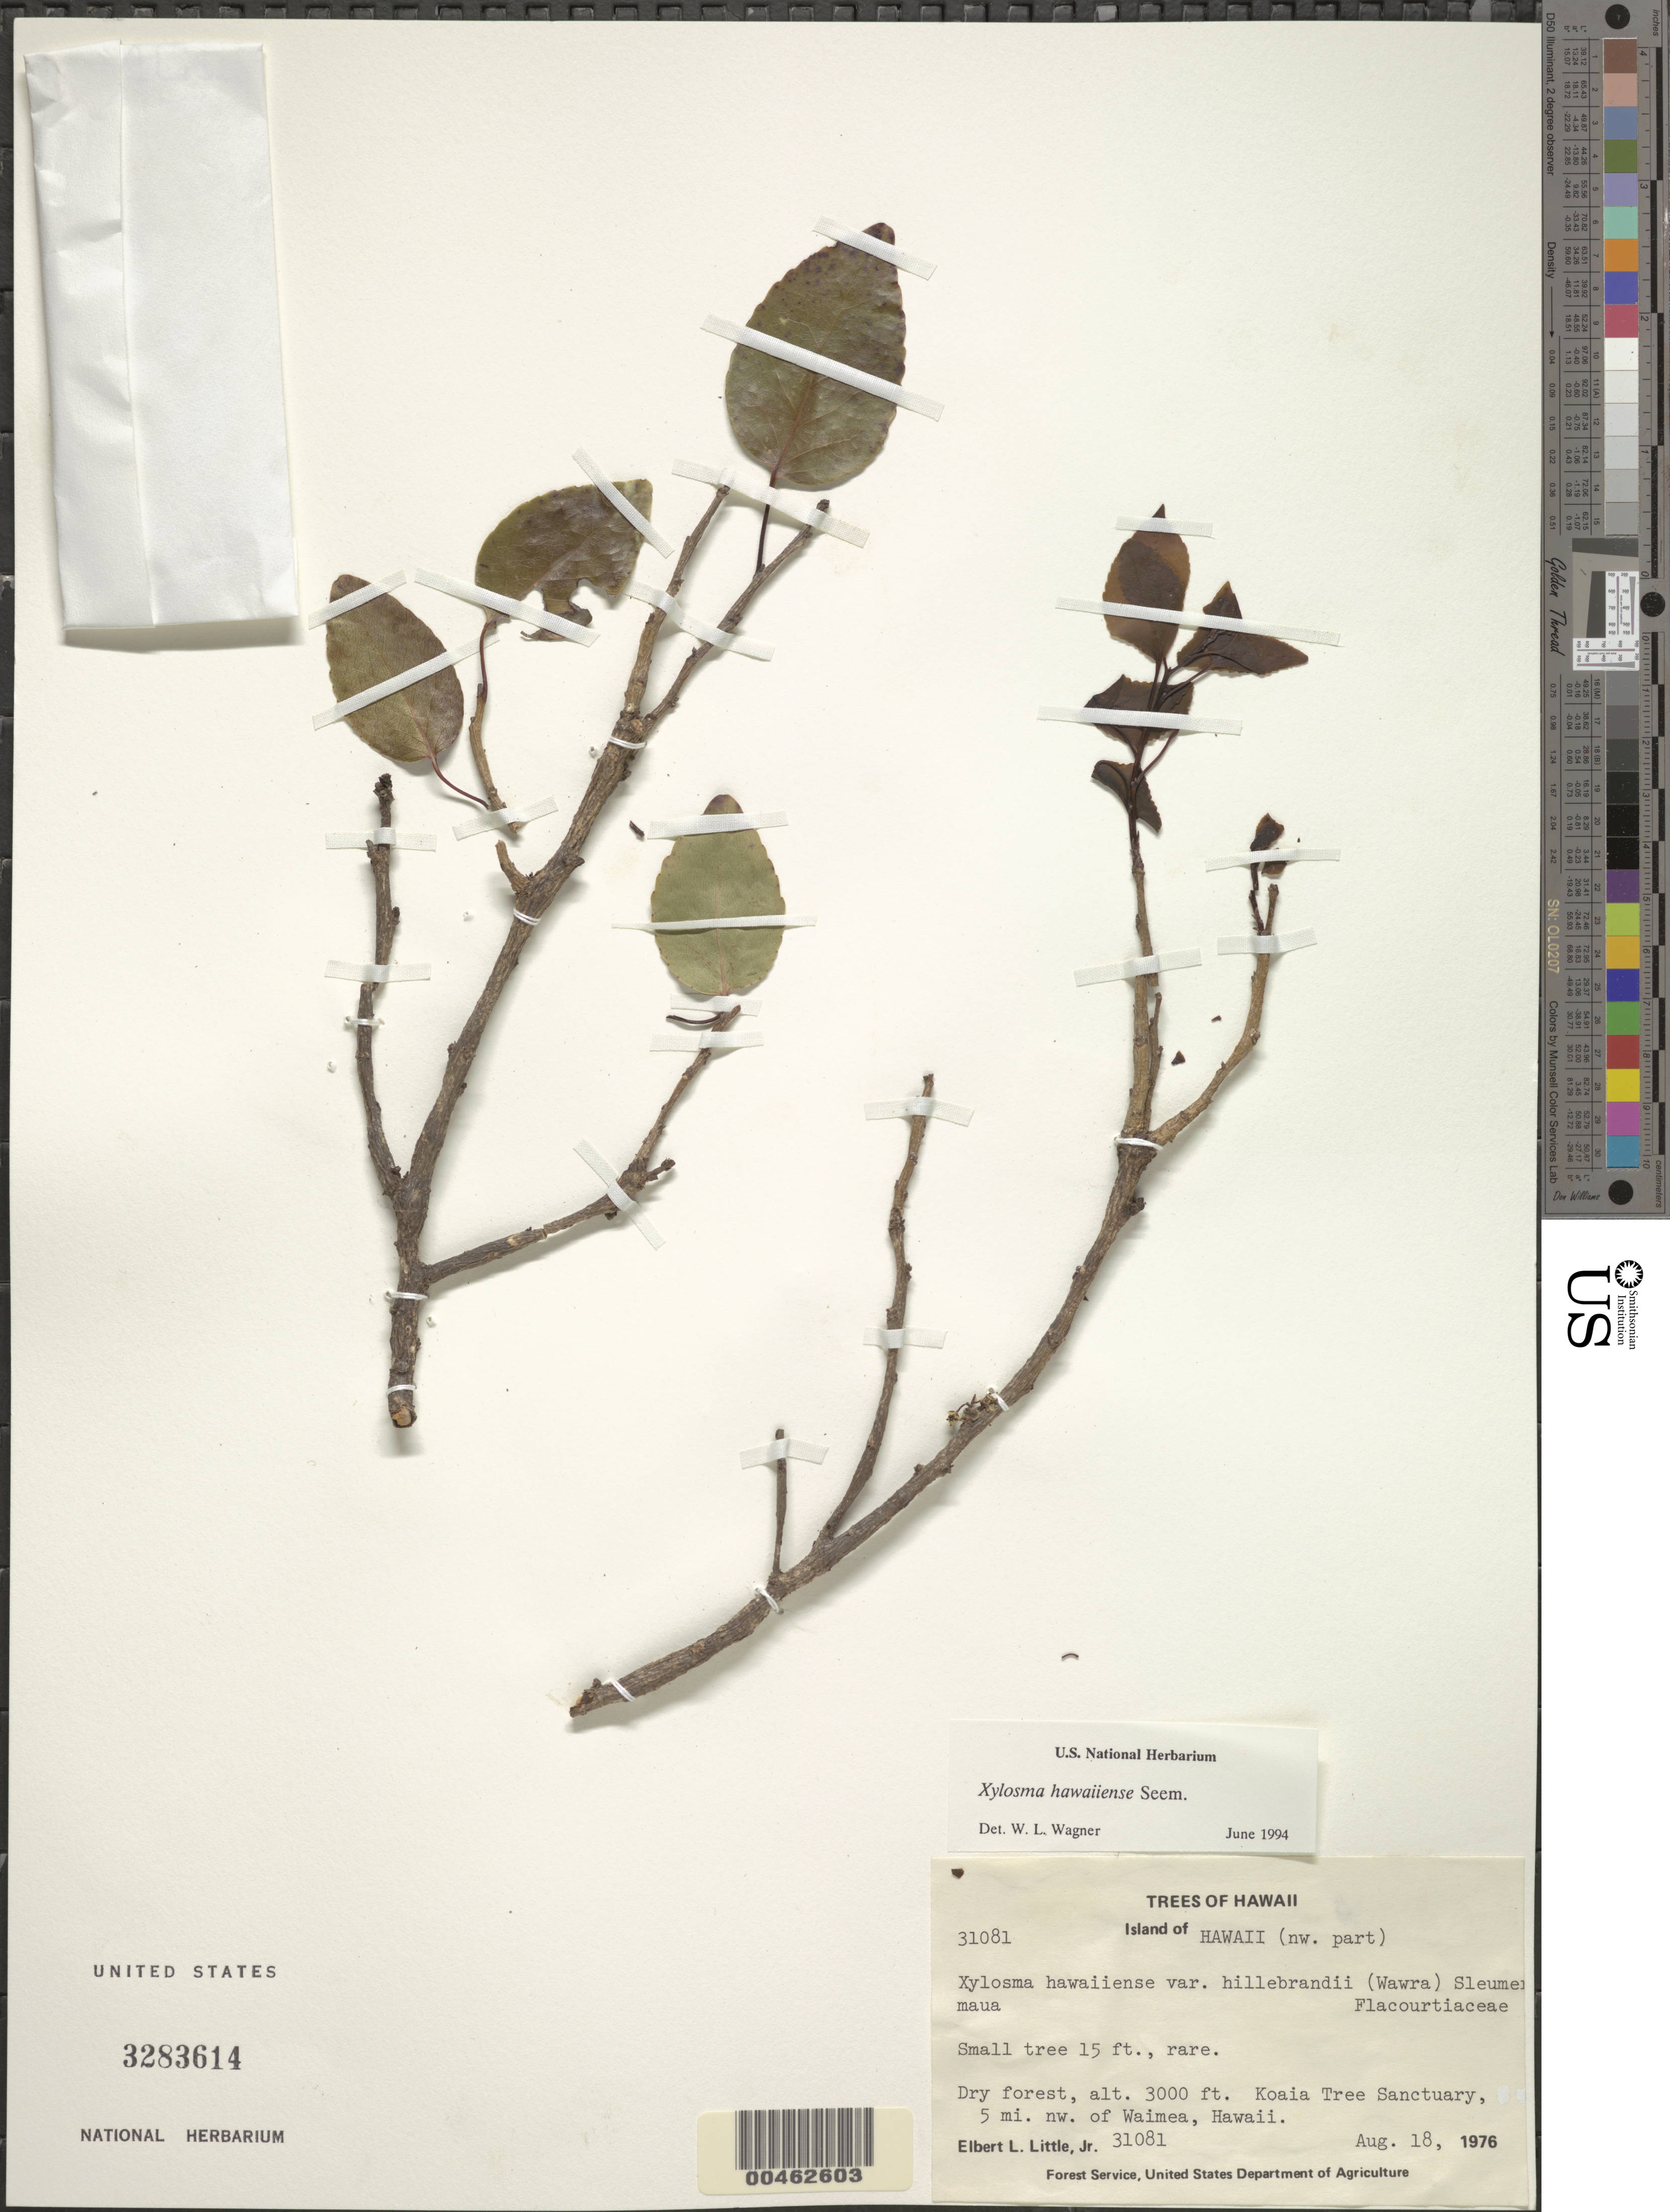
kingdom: Plantae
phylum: Tracheophyta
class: Magnoliopsida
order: Malpighiales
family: Salicaceae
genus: Xylosma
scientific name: Xylosma hawaiensis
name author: Seem.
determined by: Wagner, W. L., (BOT), Smithsonian Institution - National Museum of Natural History (UNITED STATES)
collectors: E. L. Little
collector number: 31081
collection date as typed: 18 Aug 1976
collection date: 1976-08-18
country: United States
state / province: Hawaii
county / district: Hawaii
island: Hawaii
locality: NW part of Hawaii, Koaia Tree Sanctuary, 5 mi NW of Waimea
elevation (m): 914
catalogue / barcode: US 3283614